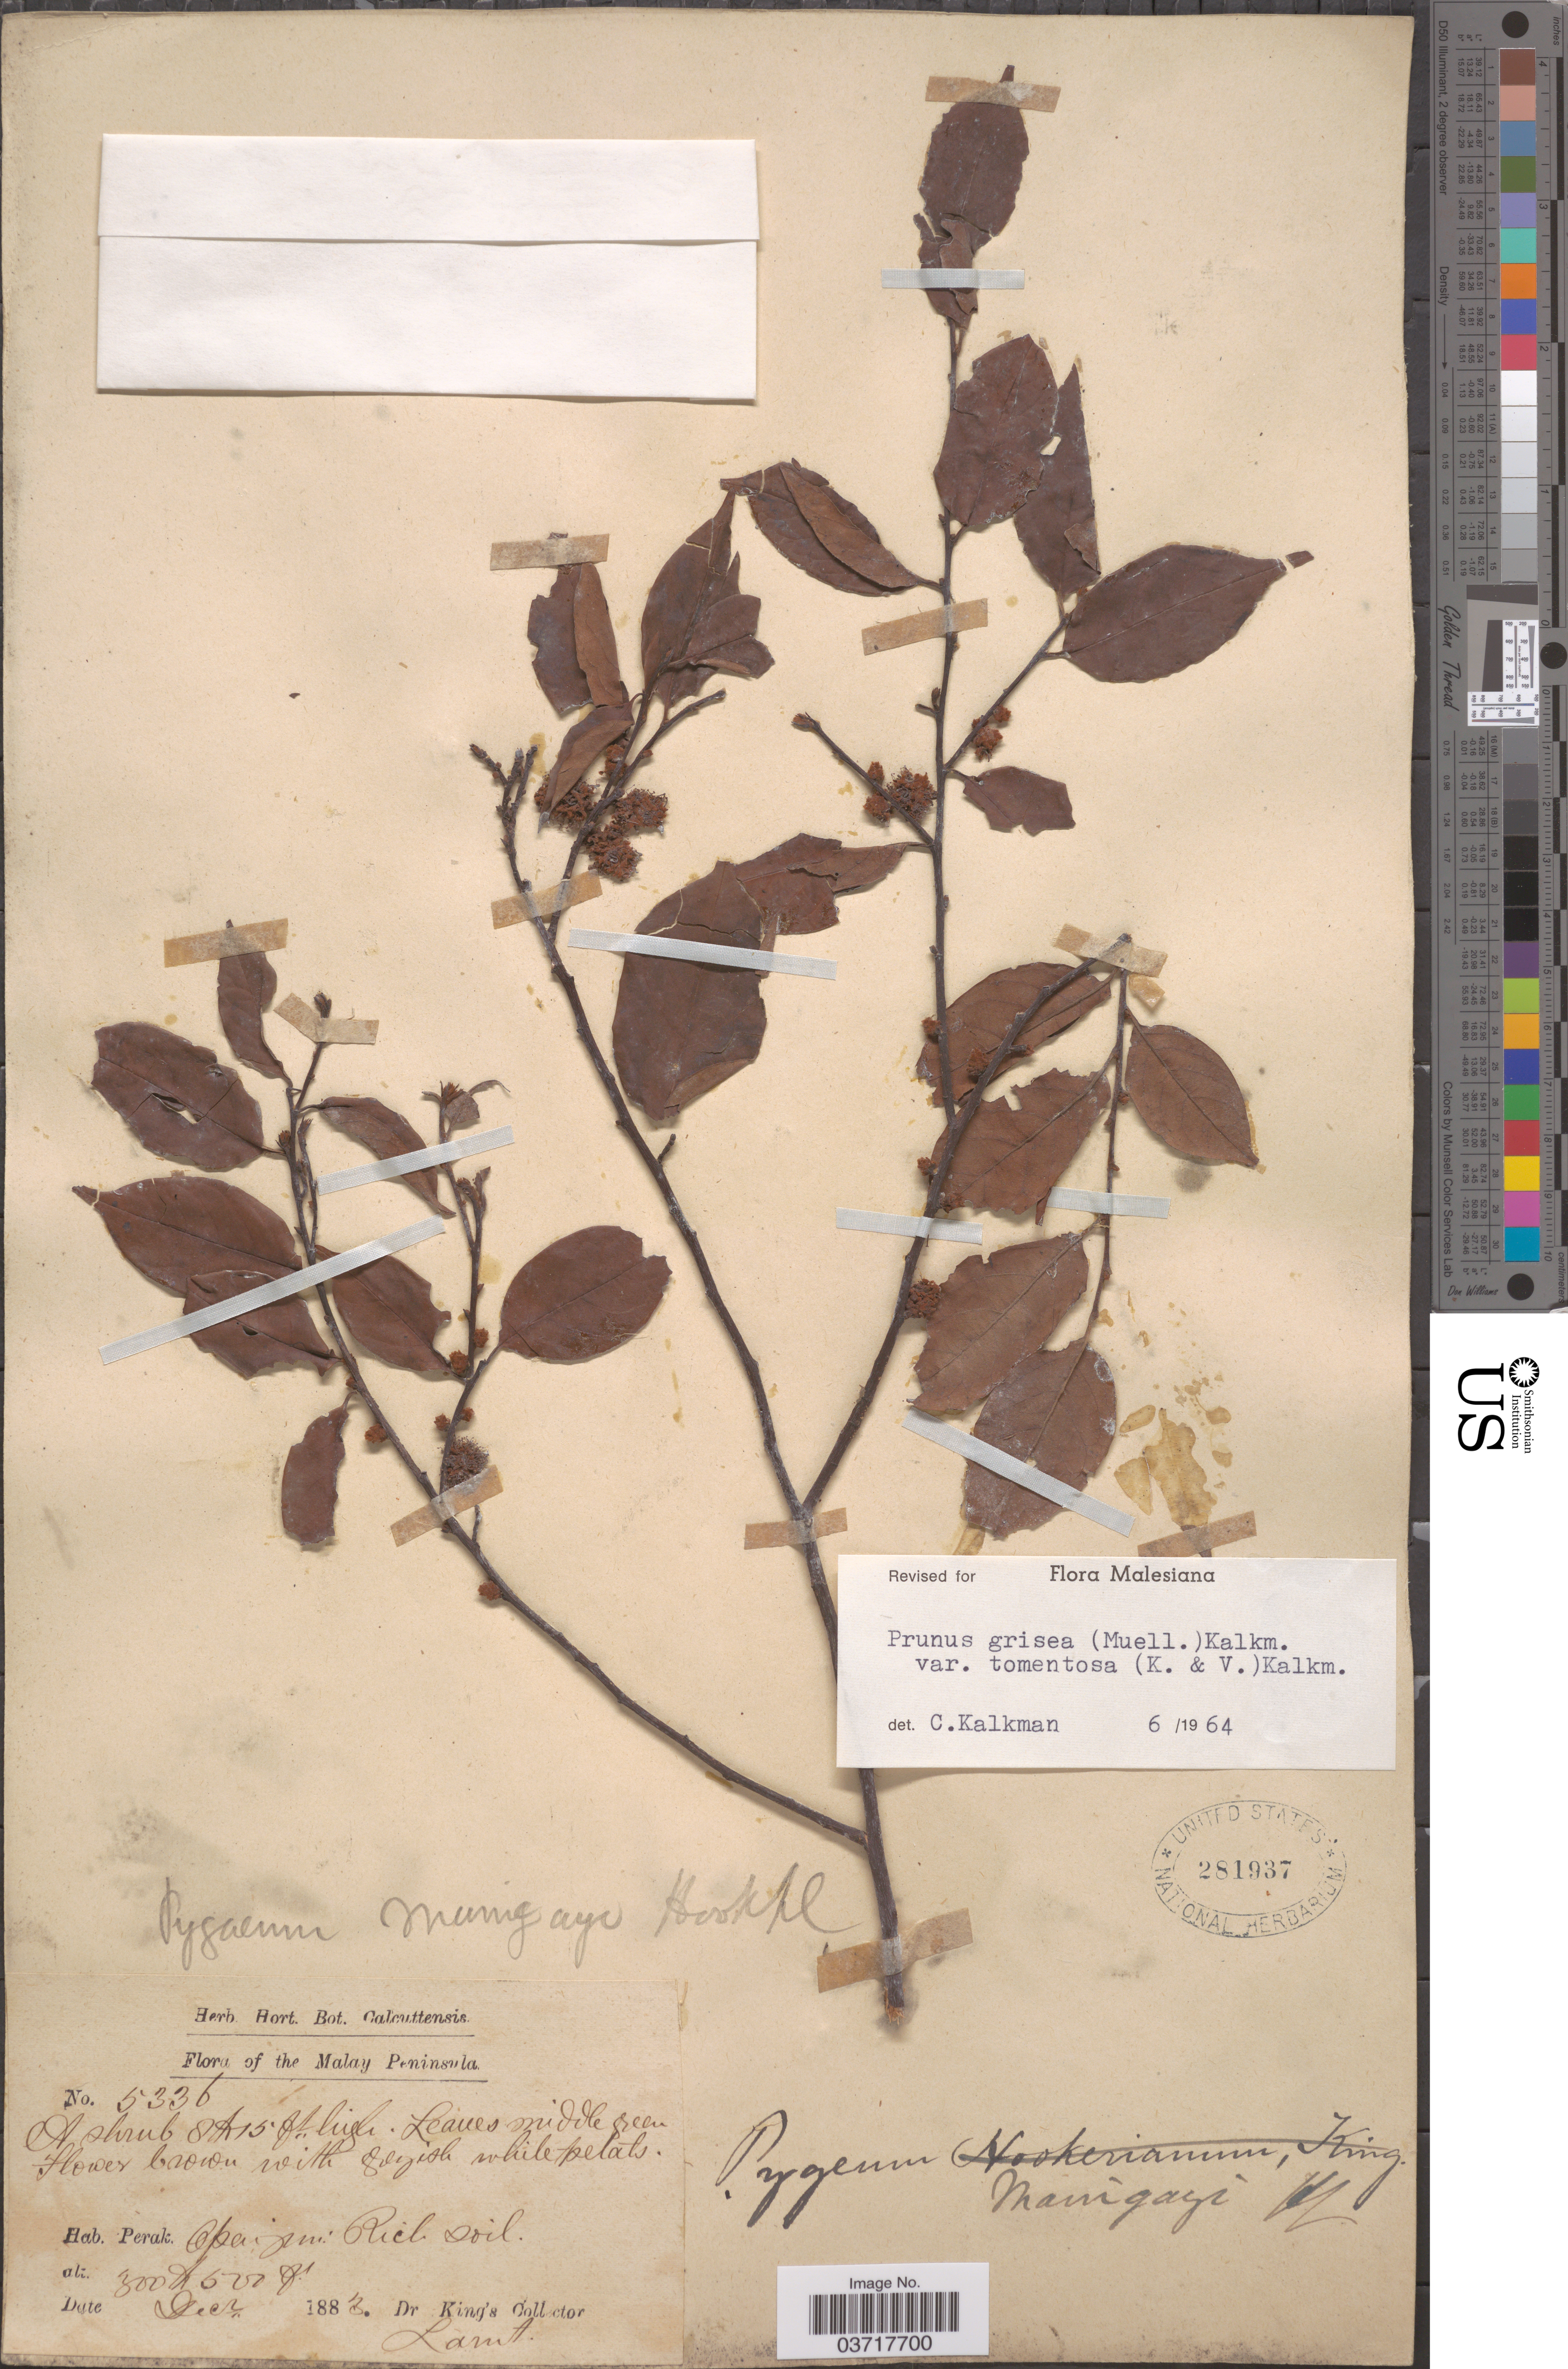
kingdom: Plantae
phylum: Tracheophyta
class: Magnoliopsida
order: Rosales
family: Rosaceae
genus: Prunus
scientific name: Prunus grisea var. tomentosa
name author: (Koord. & Valeton) Kalkman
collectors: Dr. King's collector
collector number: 5336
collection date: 1883-12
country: Malaysia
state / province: Perak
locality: Larut.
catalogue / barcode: US 281937